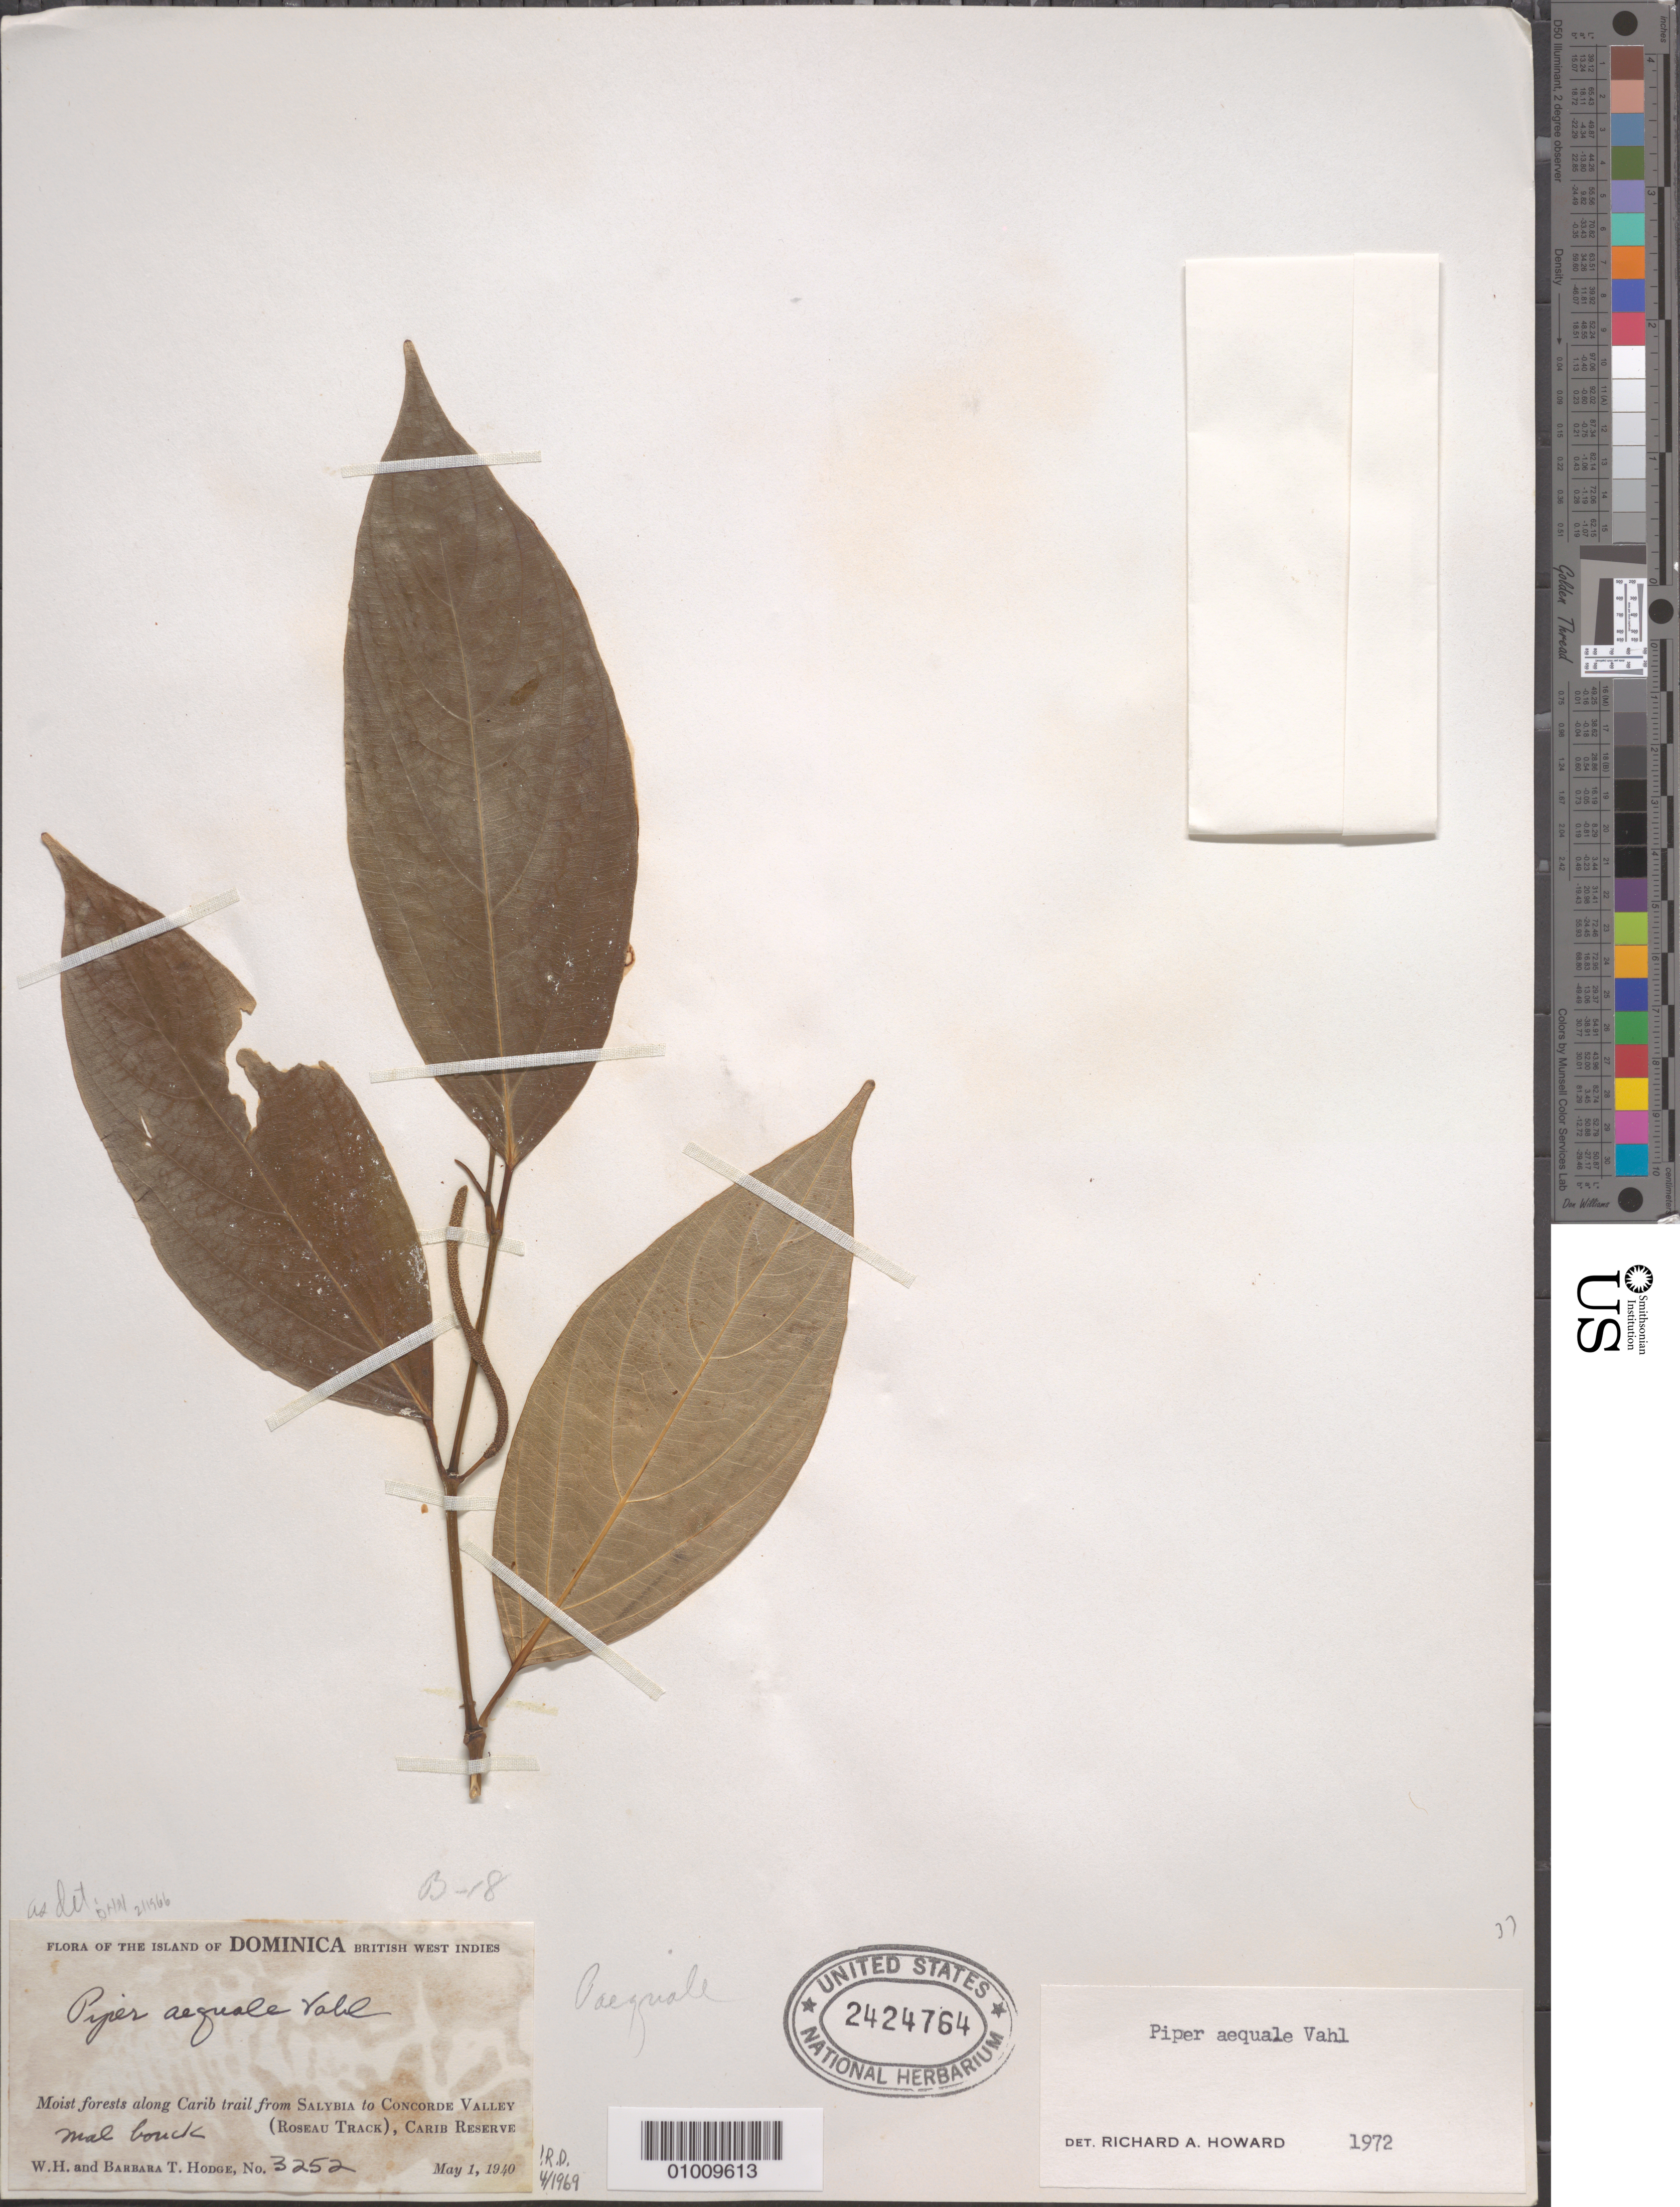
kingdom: Plantae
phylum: Tracheophyta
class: Magnoliopsida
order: Piperales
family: Piperaceae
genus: Piper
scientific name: Piper aequale var. aequale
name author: Vahl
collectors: B. Hodge & W. Hodge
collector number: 3252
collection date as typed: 01 May 1940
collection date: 1940-05-01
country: Dominica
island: Dominica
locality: Moist forests along Carib trail from Salybia to Concorde Valley. Mal Bouck (Roseau Track), Carib Reserve.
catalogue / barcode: US 2424764